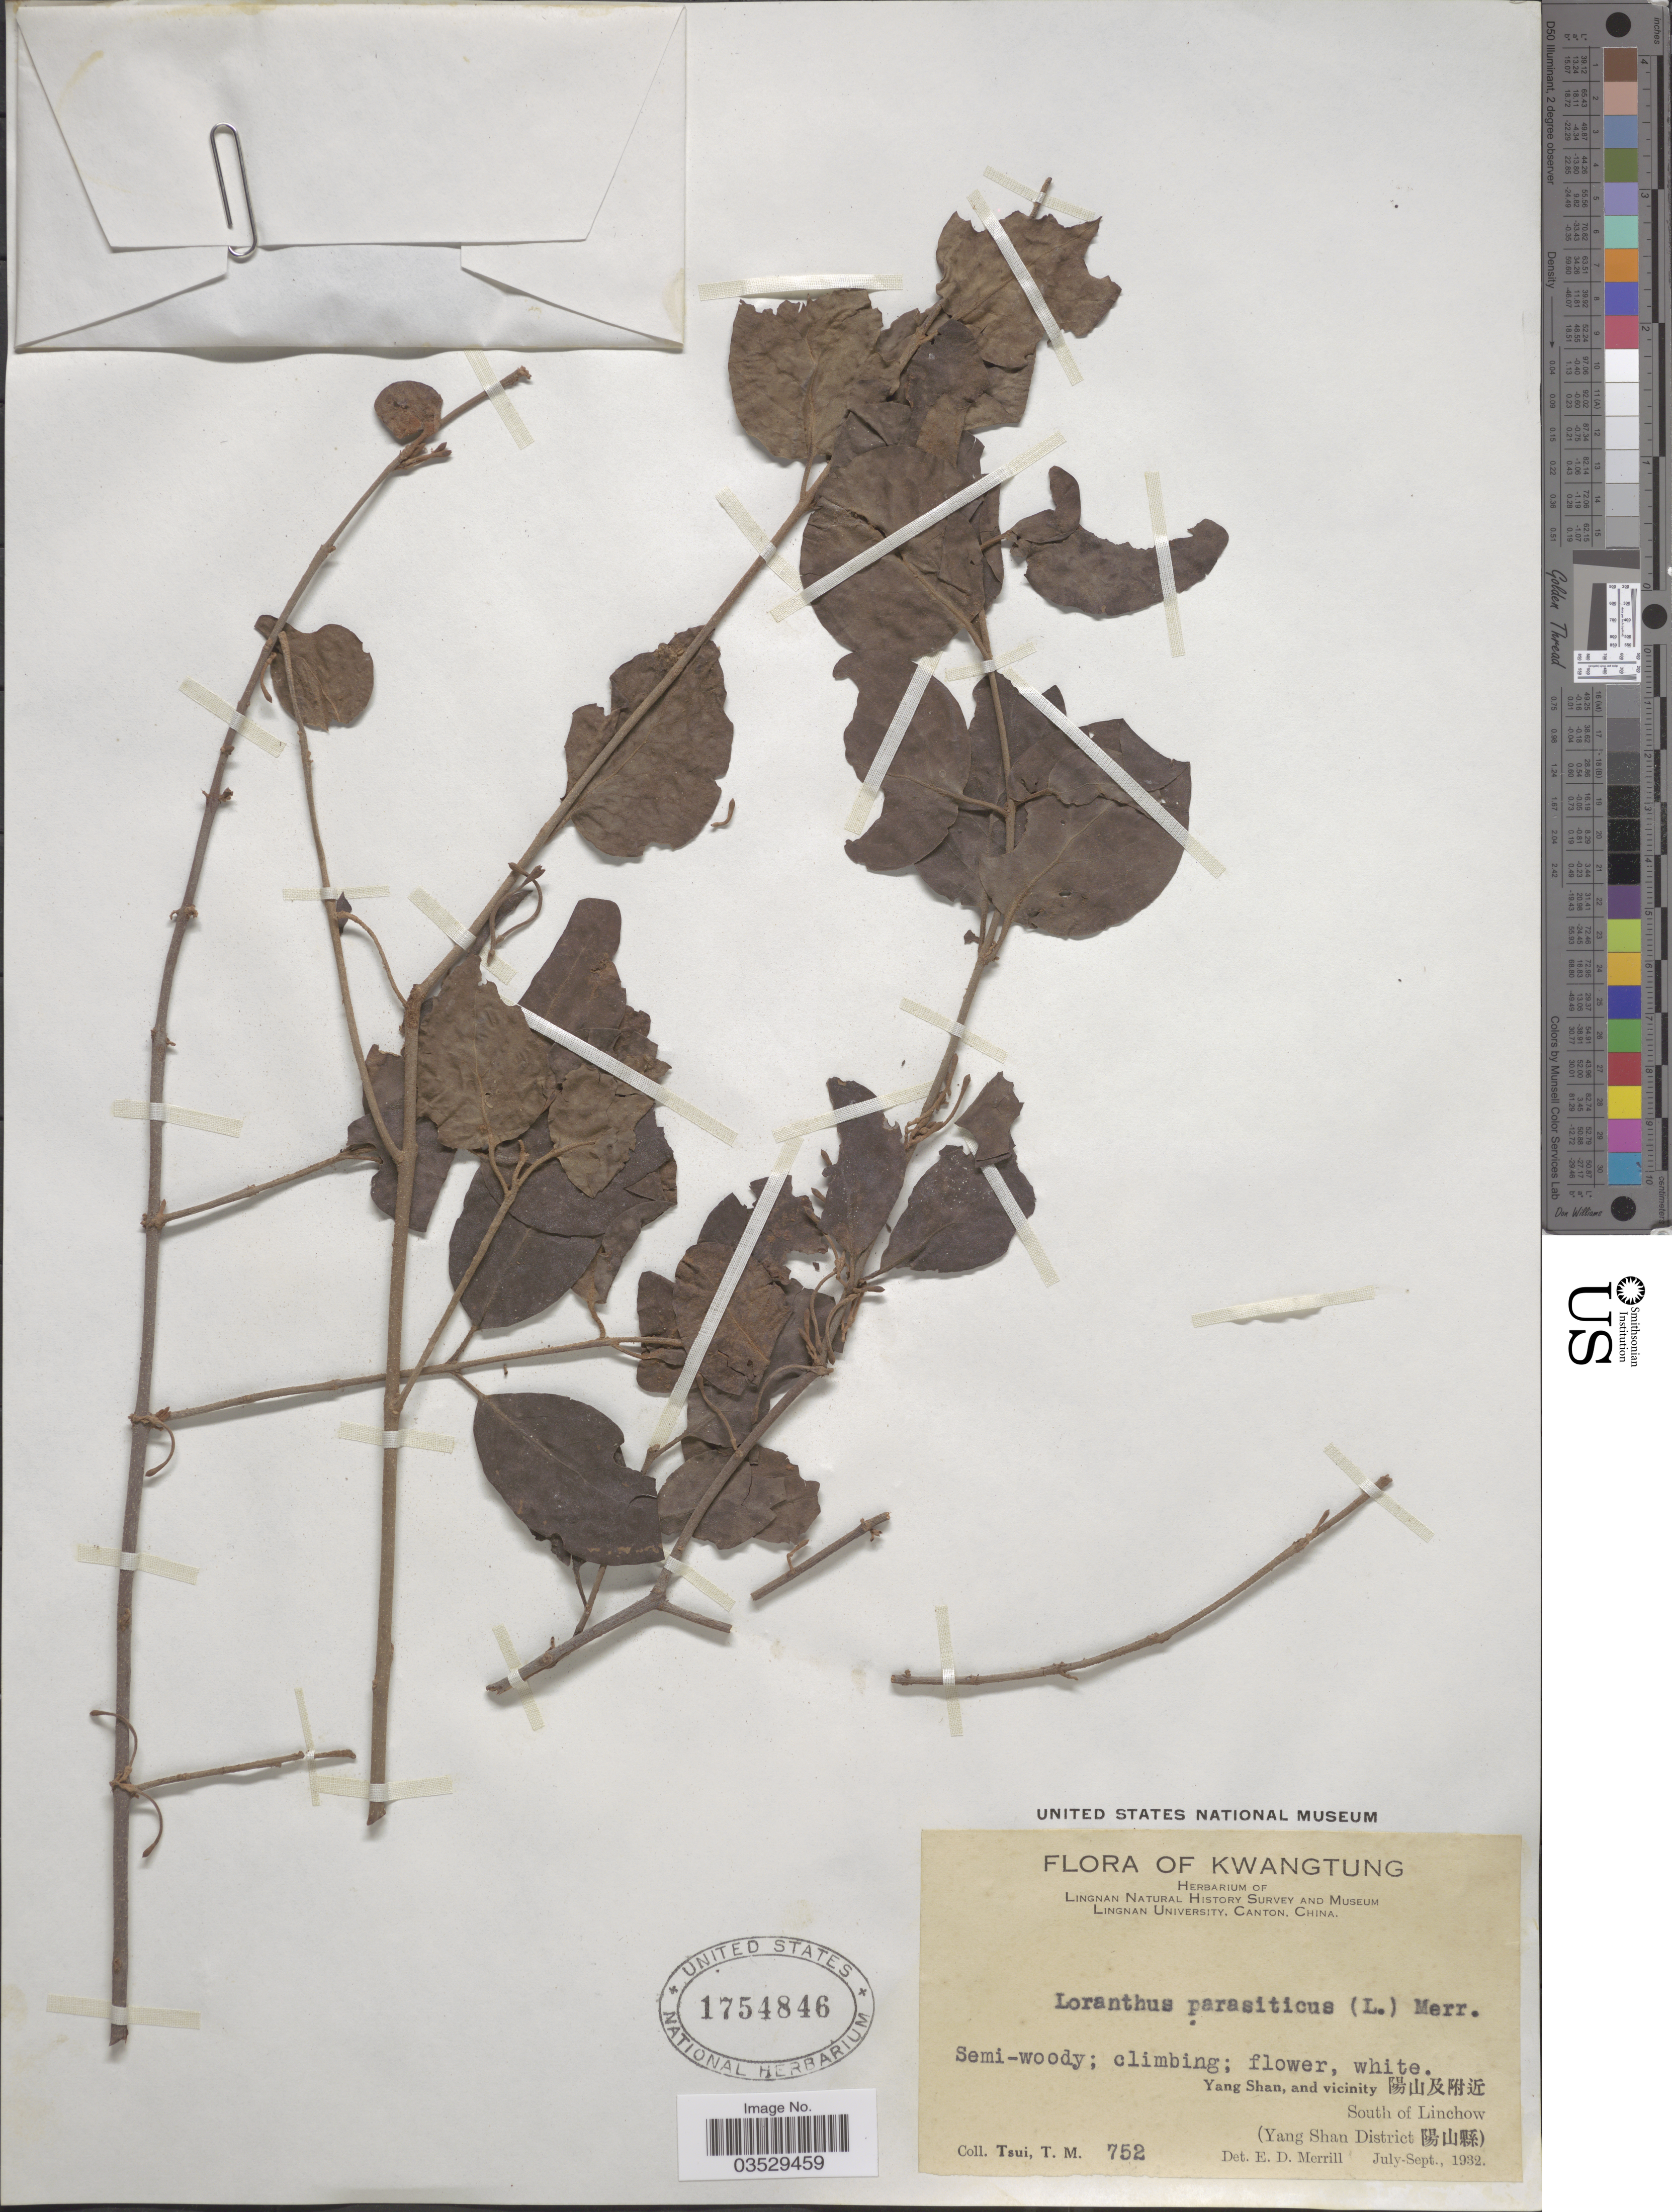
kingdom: Plantae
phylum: Tracheophyta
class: Magnoliopsida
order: Santalales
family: Loranthaceae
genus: Scurrula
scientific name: Scurrula parasitica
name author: L.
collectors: T. Tsui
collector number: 752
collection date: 1932-07/1932-09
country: China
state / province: Guangdong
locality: Kwangtung, Yang Shan, and vicinity X. South of Linchow (Yang Shan District X).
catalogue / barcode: US 1754846